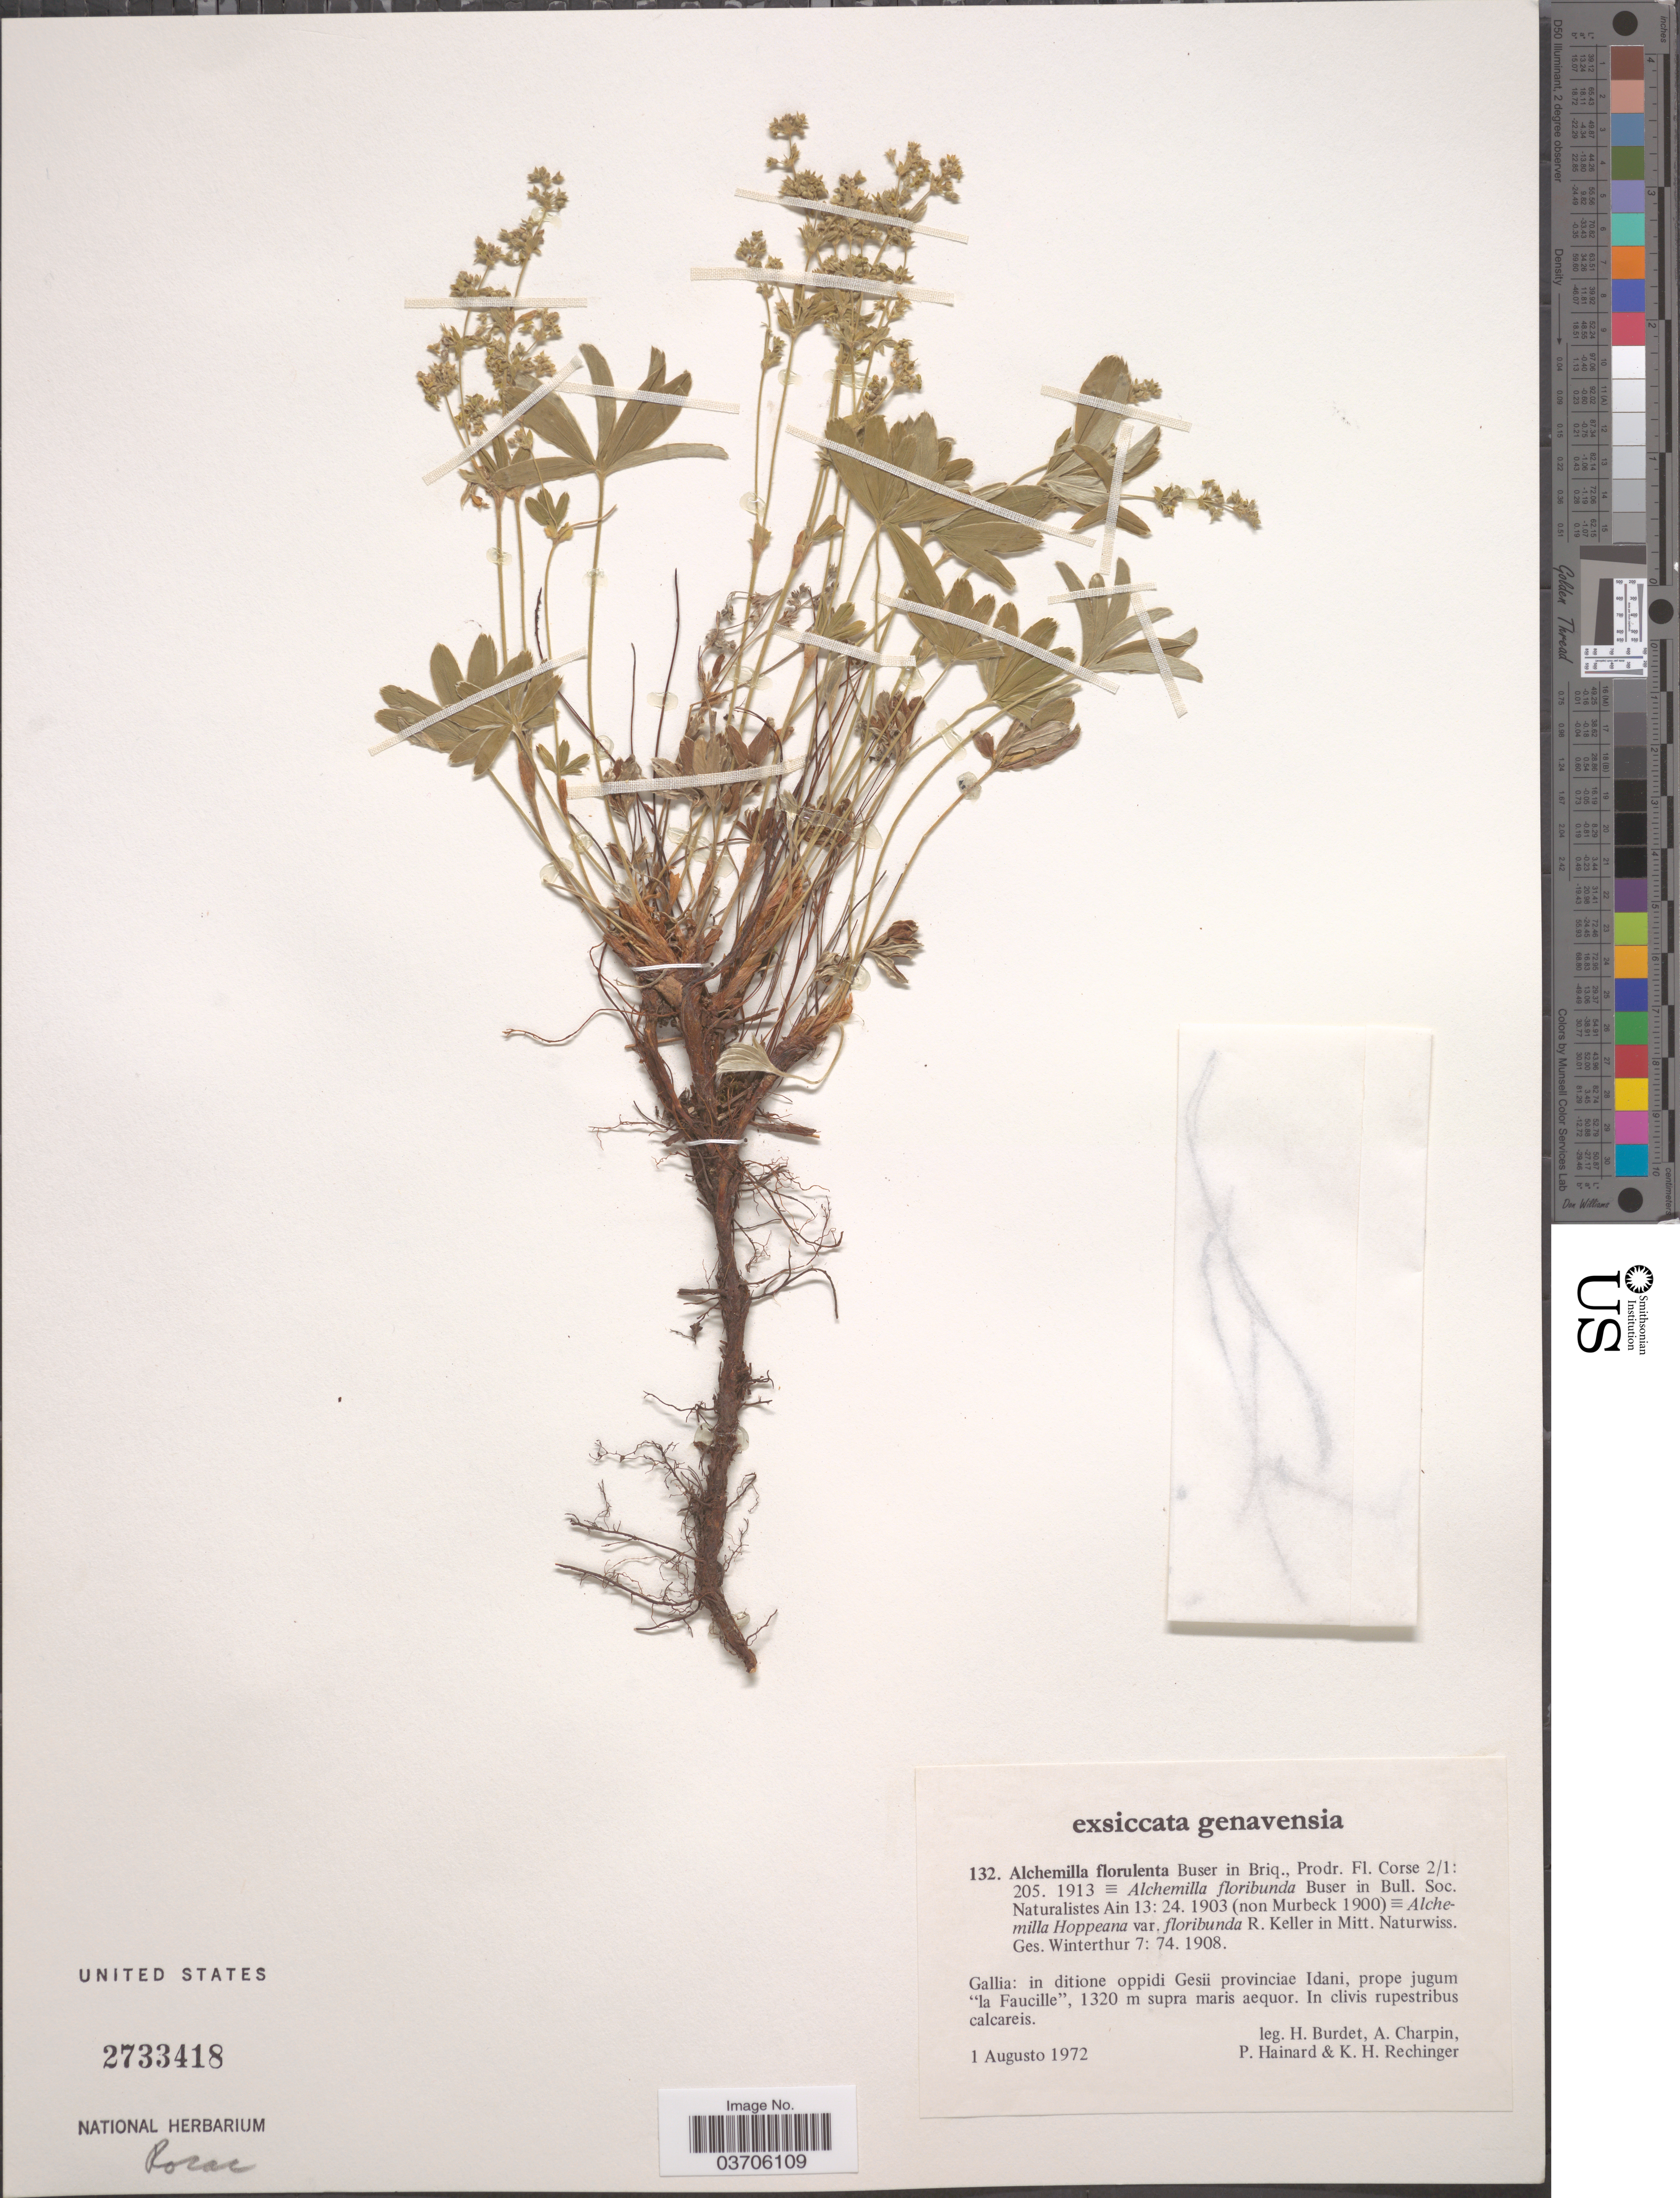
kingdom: Plantae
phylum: Tracheophyta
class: Magnoliopsida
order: Rosales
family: Rosaceae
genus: Alchemilla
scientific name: Alchemilla florulenta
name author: Buser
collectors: H. M. Burdet, A. Charpin, P. Hainard & K. H. Rechinger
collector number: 132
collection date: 1972-08-01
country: France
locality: Gallia: in ditione oppidi Gesii provinciae Idani, prope jugum "la Faucille".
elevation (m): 1320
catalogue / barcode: US 2733418